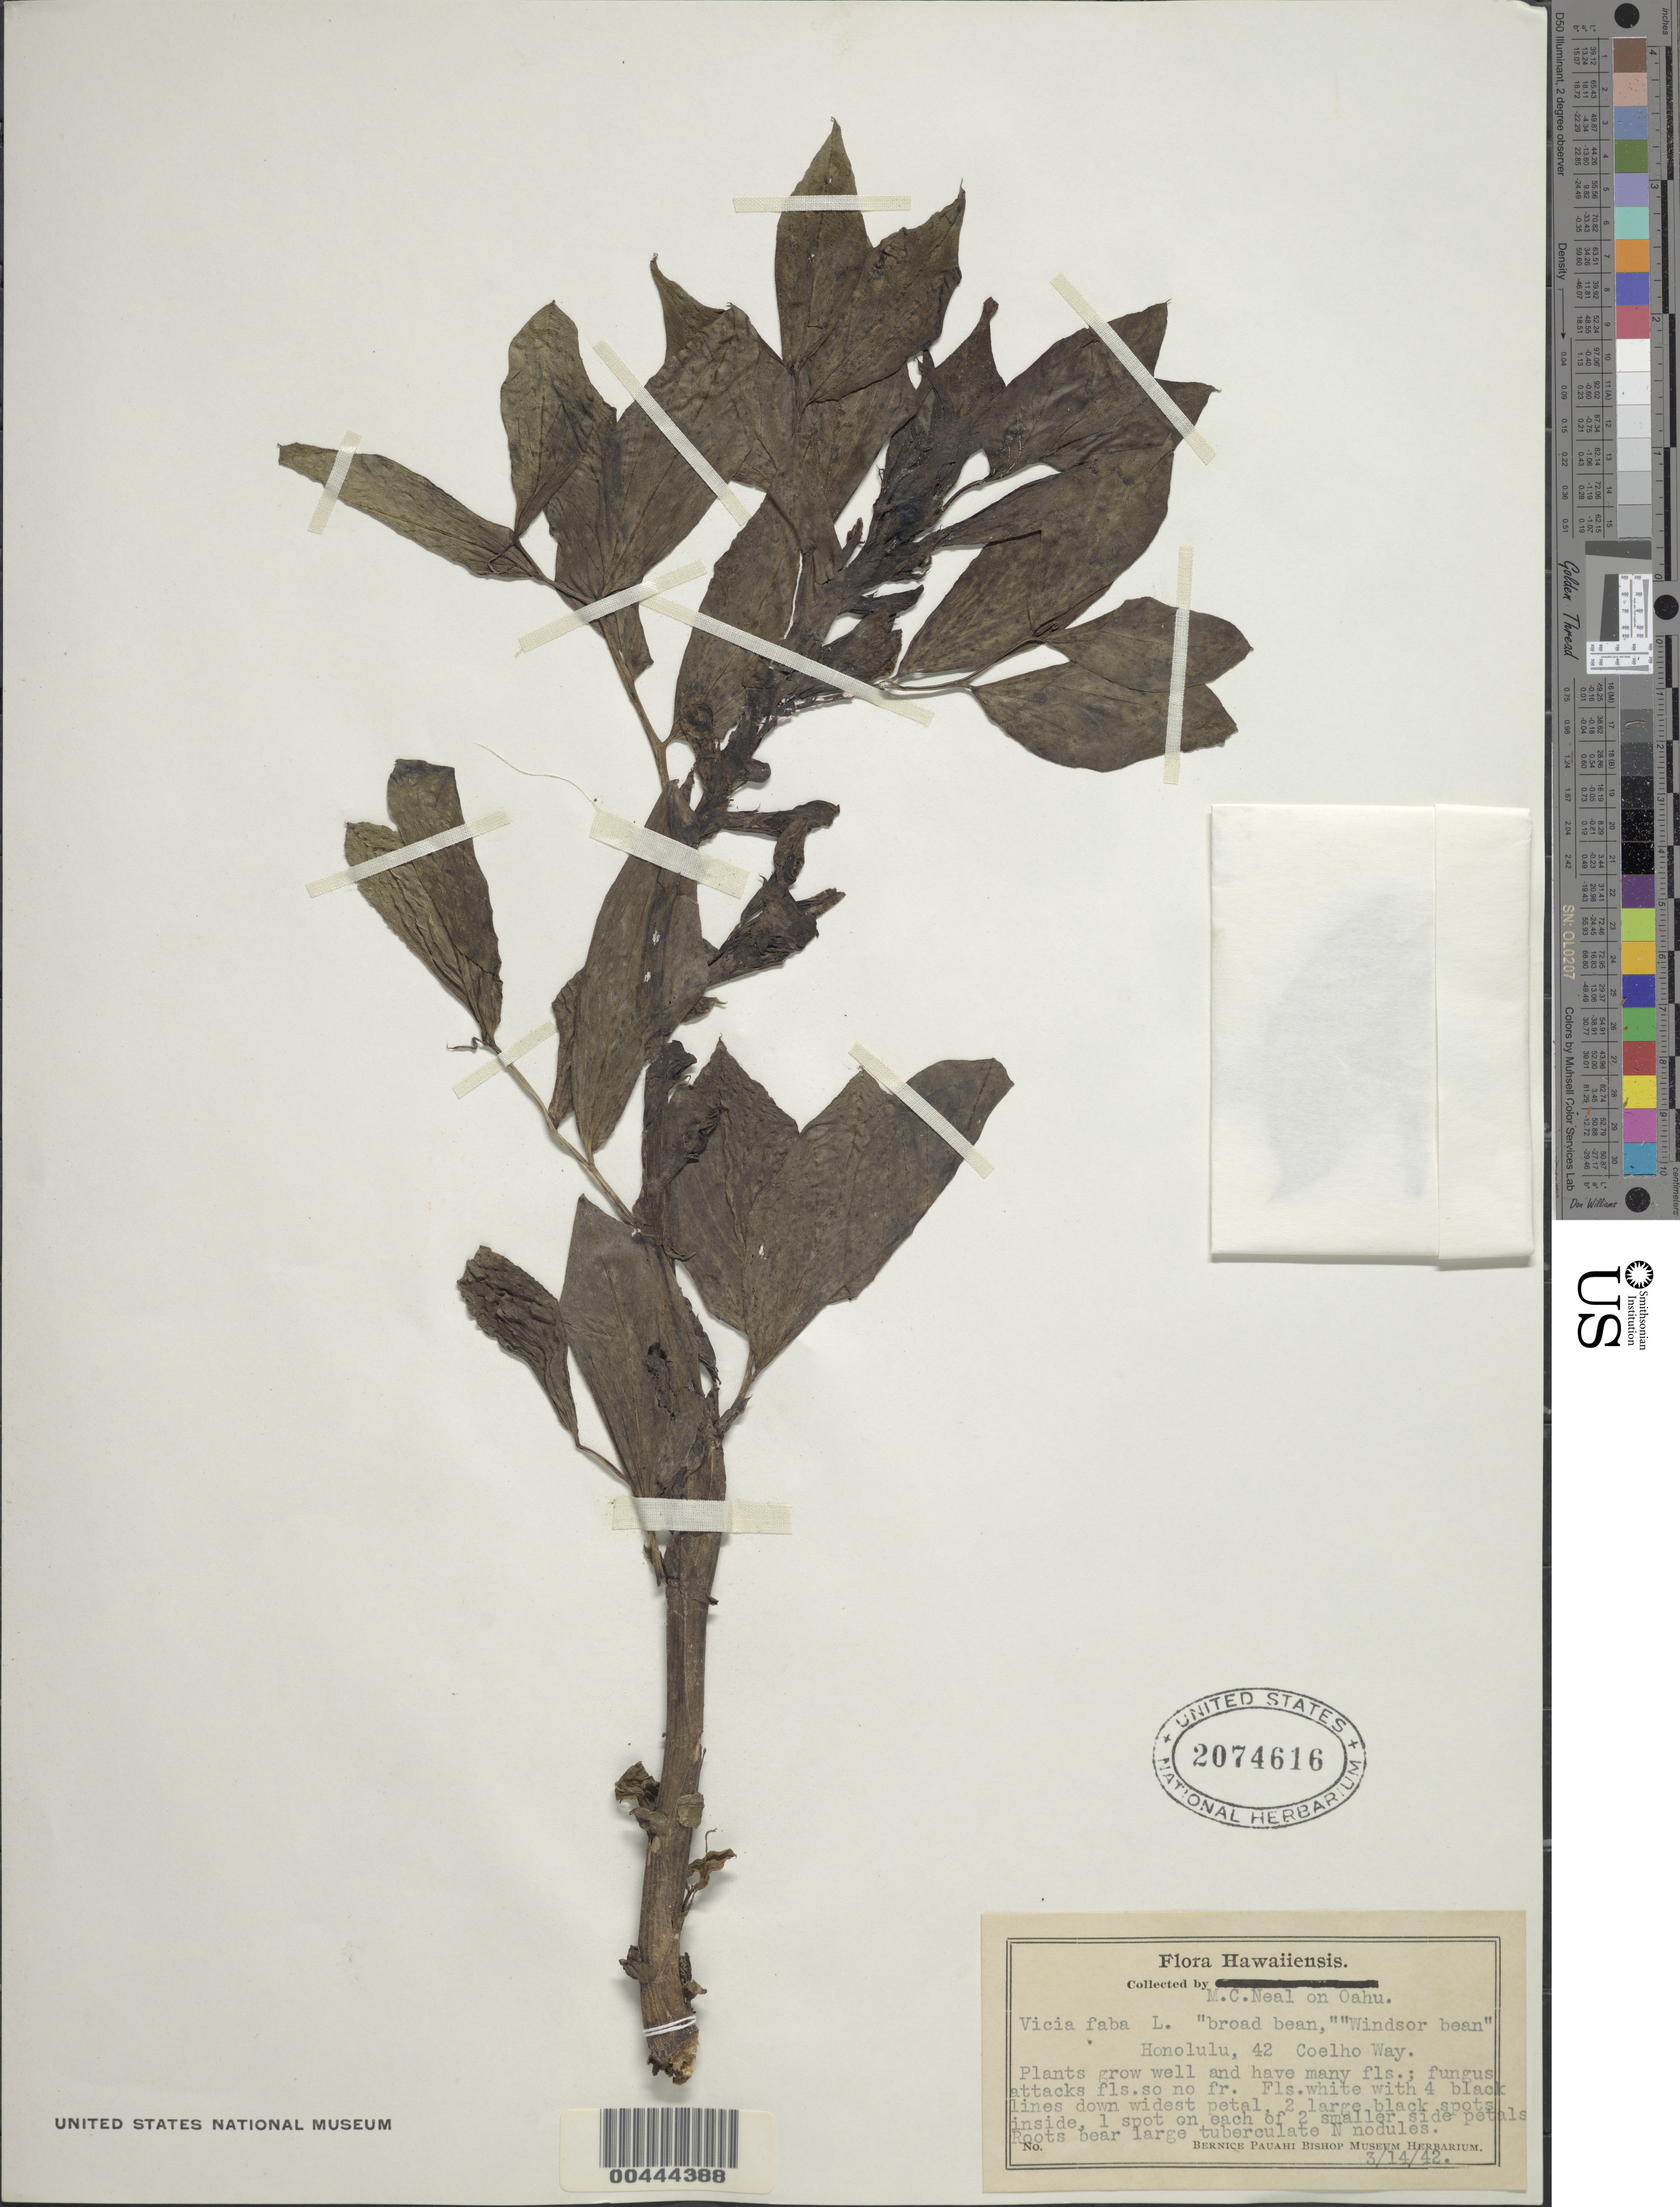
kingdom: Plantae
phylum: Tracheophyta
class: Magnoliopsida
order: Fabales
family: Fabaceae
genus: Vicia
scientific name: Vicia faba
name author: L.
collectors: W. Ning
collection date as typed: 14 Mar 1942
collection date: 1942-03-14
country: United States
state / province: Hawaii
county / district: Honolulu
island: Oahu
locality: Honolulu, 42 Coelho Way.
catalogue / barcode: US 2074616